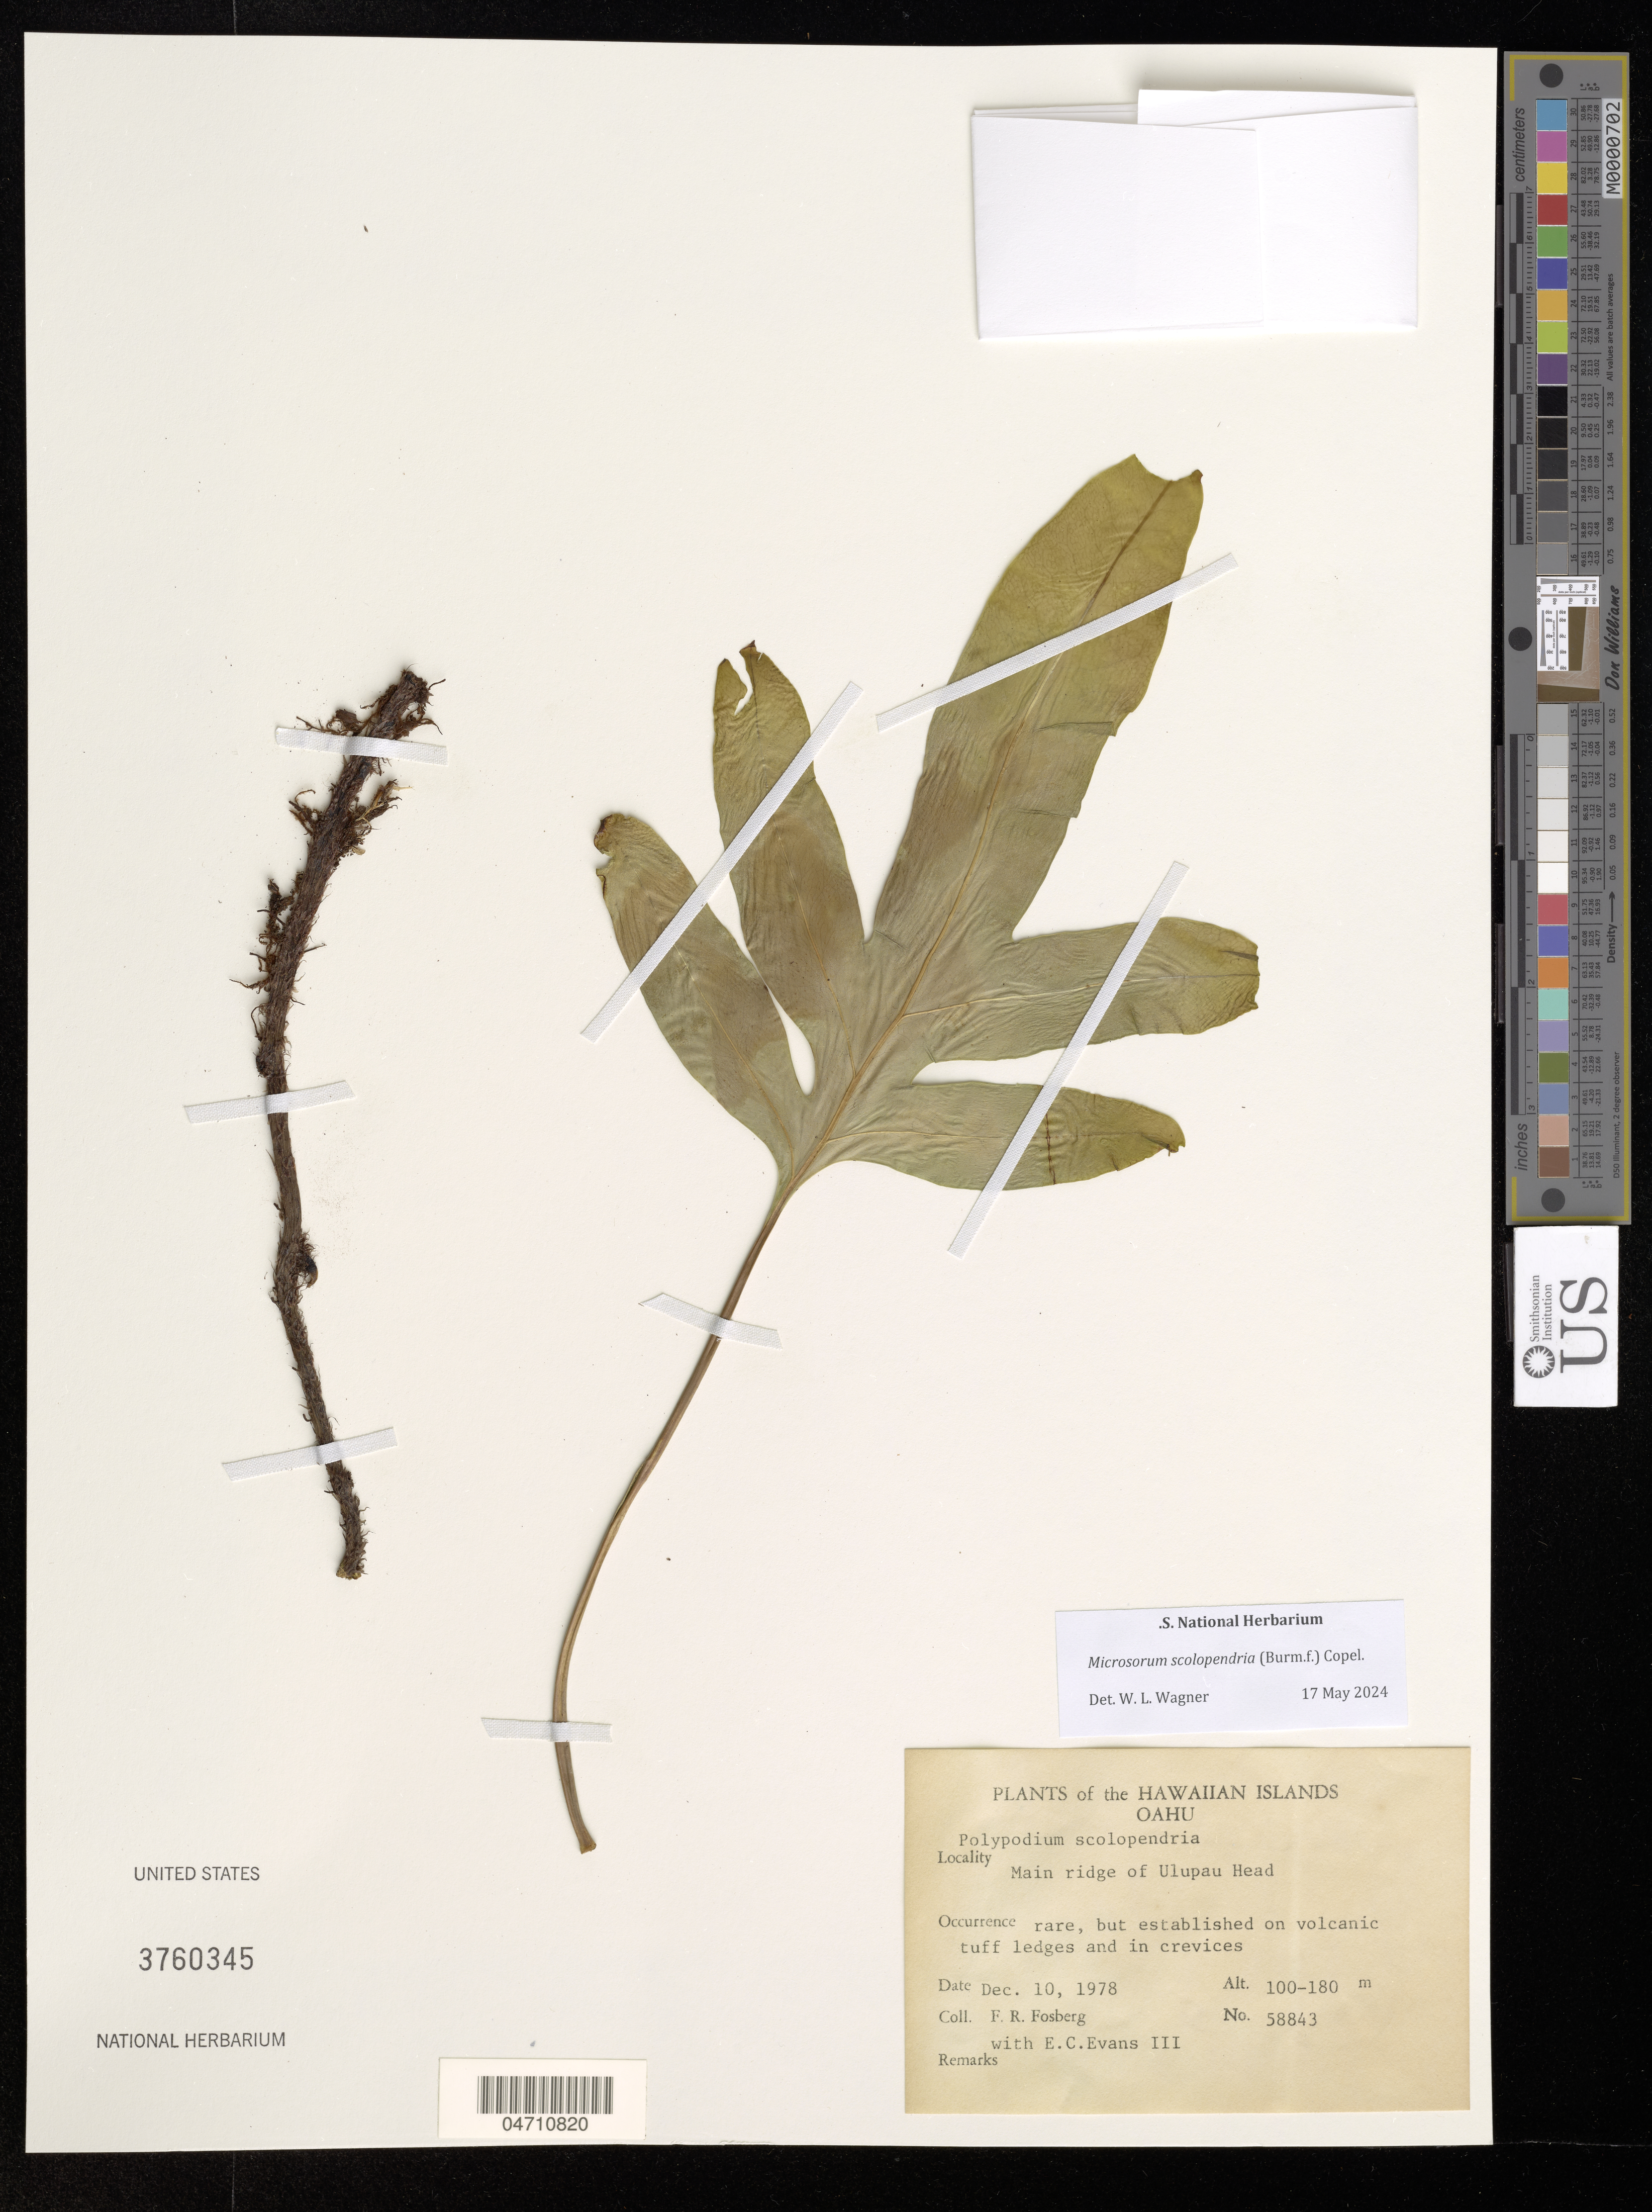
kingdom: Plantae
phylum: Tracheophyta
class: Polypodiopsida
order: Polypodiales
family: Polypodiaceae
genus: Microsorum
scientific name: Microsorum scolopendria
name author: (Burm. f.) Copel.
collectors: F. R. Fosberg & E. C. Evans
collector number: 58843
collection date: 1978-12-10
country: United States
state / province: Hawaii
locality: The Hawaiian Islands. Oahu. Main ridge of Ulupau Head.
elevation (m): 100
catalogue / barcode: US 3760345